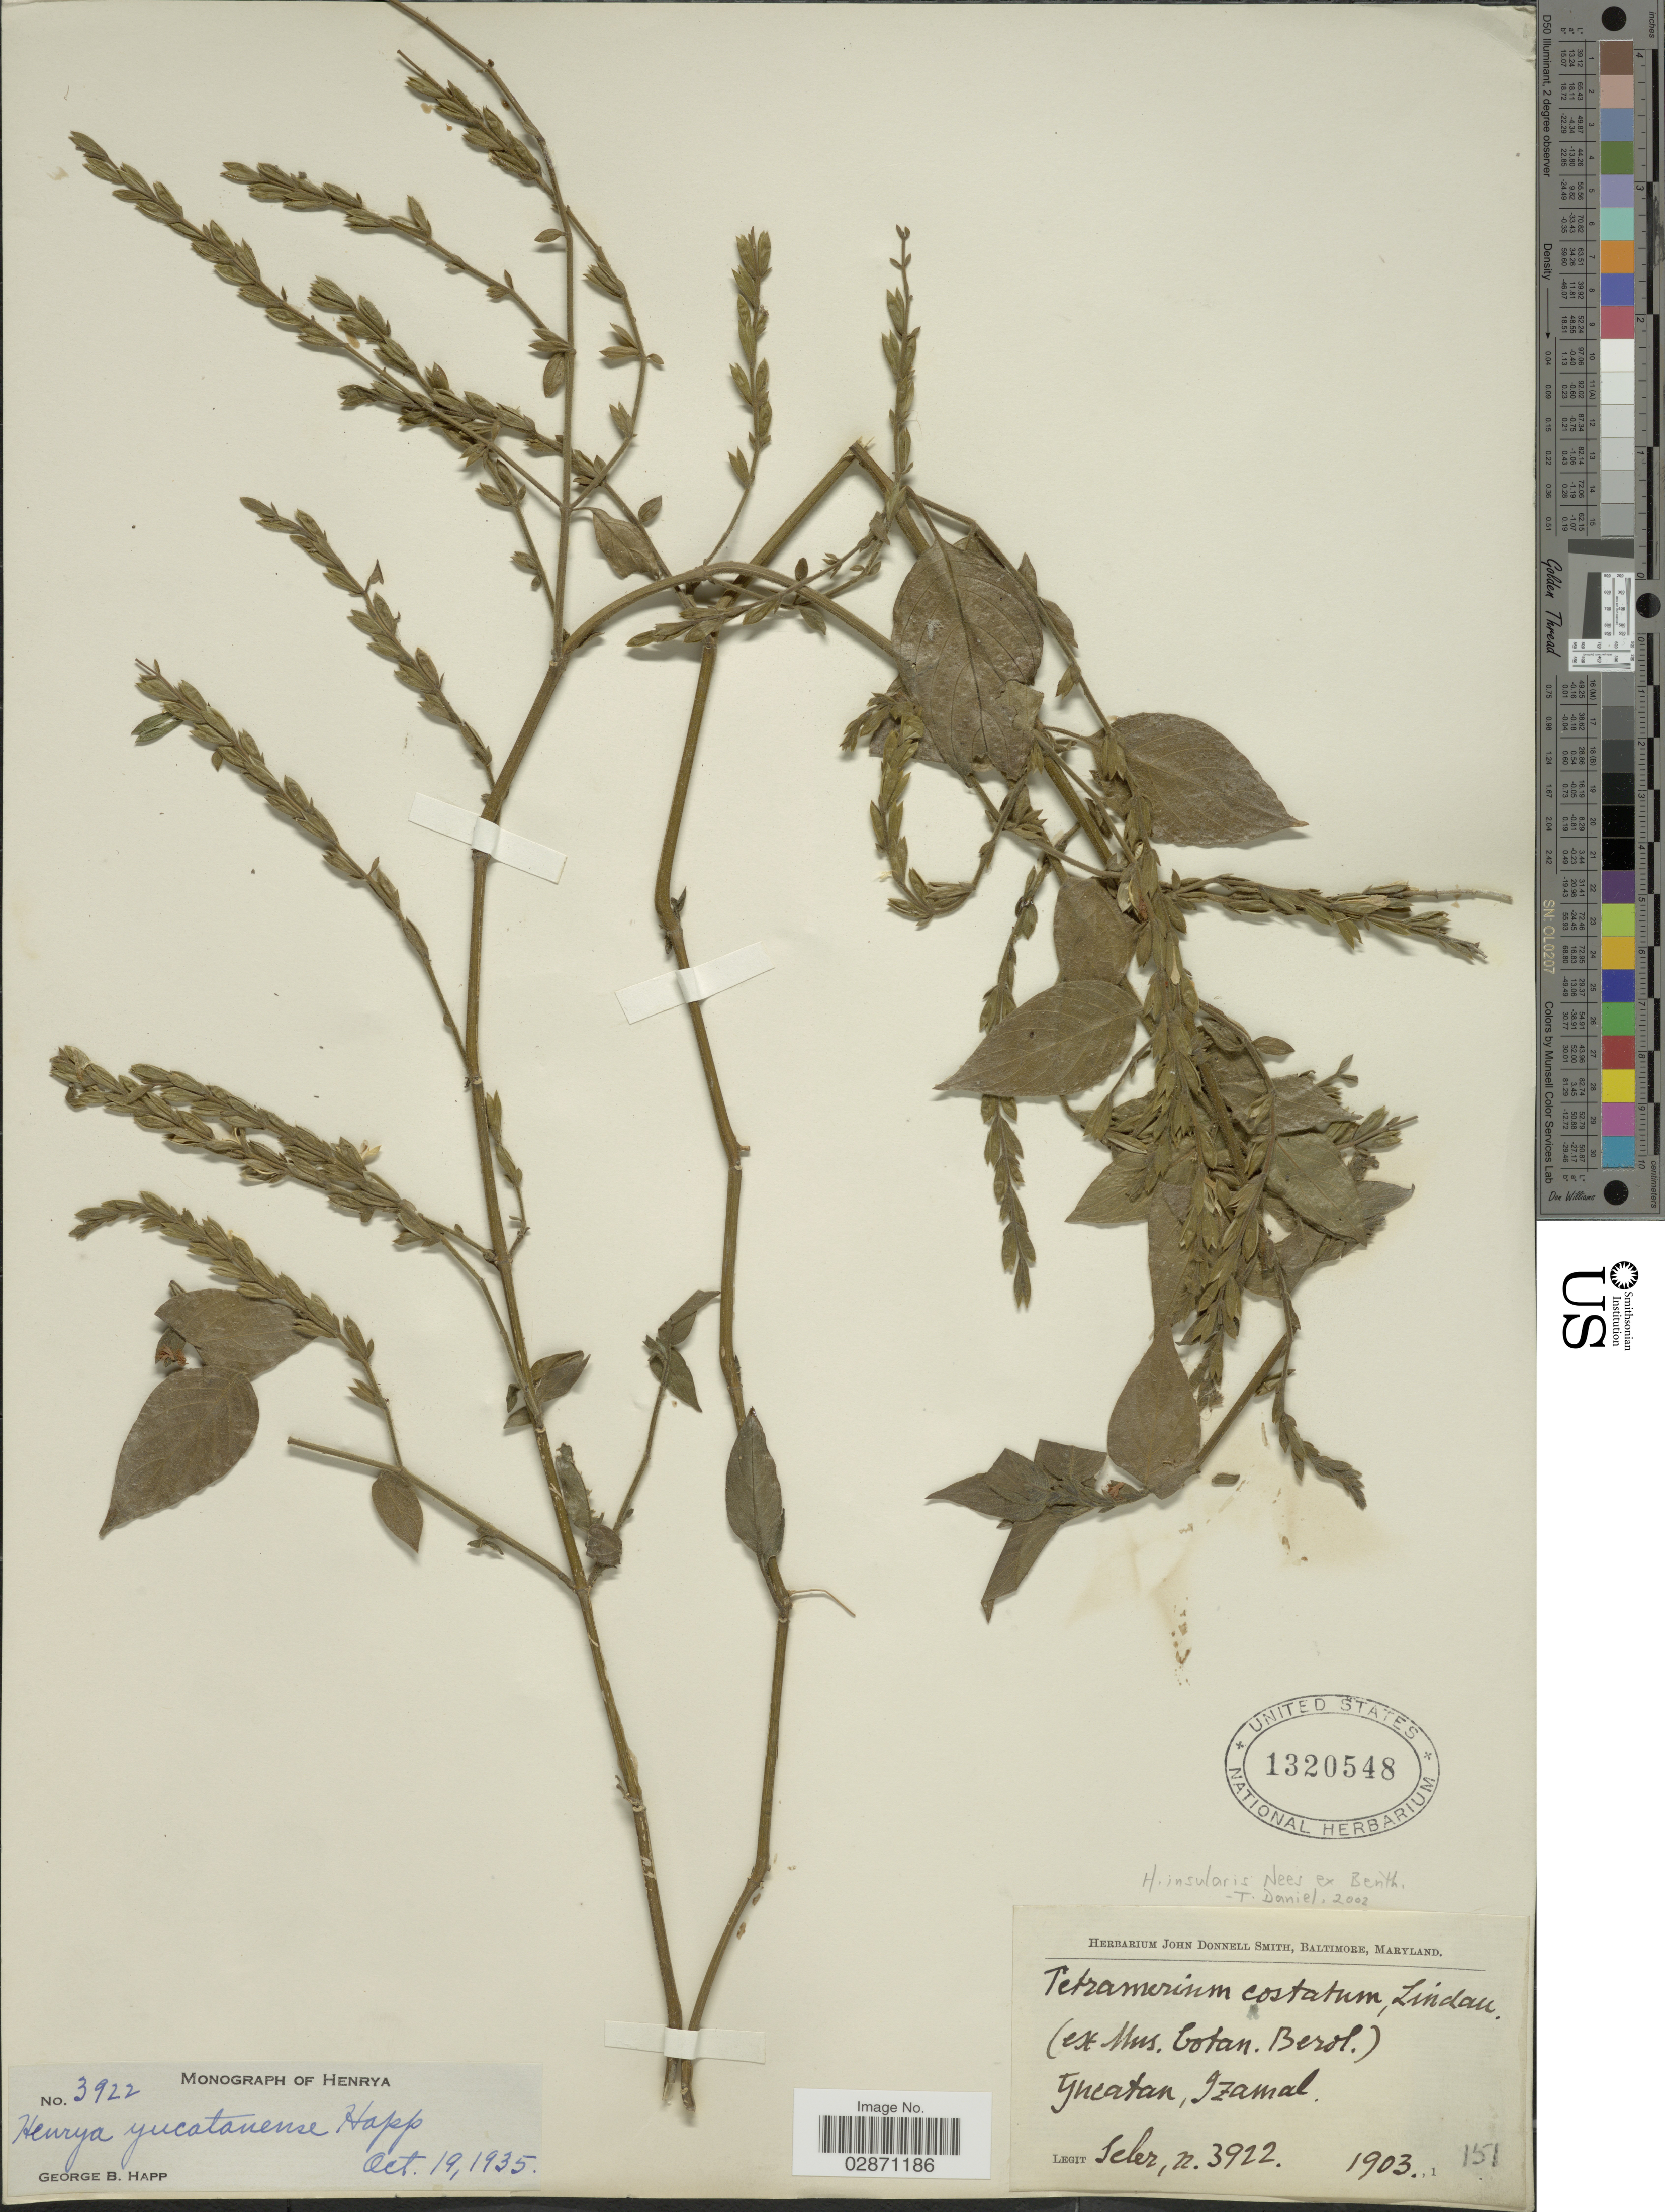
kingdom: Plantae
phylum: Tracheophyta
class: Magnoliopsida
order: Lamiales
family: Acanthaceae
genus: Henrya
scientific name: Henrya insularis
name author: Nees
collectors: -. Seler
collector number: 3922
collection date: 1903-01-15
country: Mexico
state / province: Yucatán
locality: Izamal.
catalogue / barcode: US 1320548